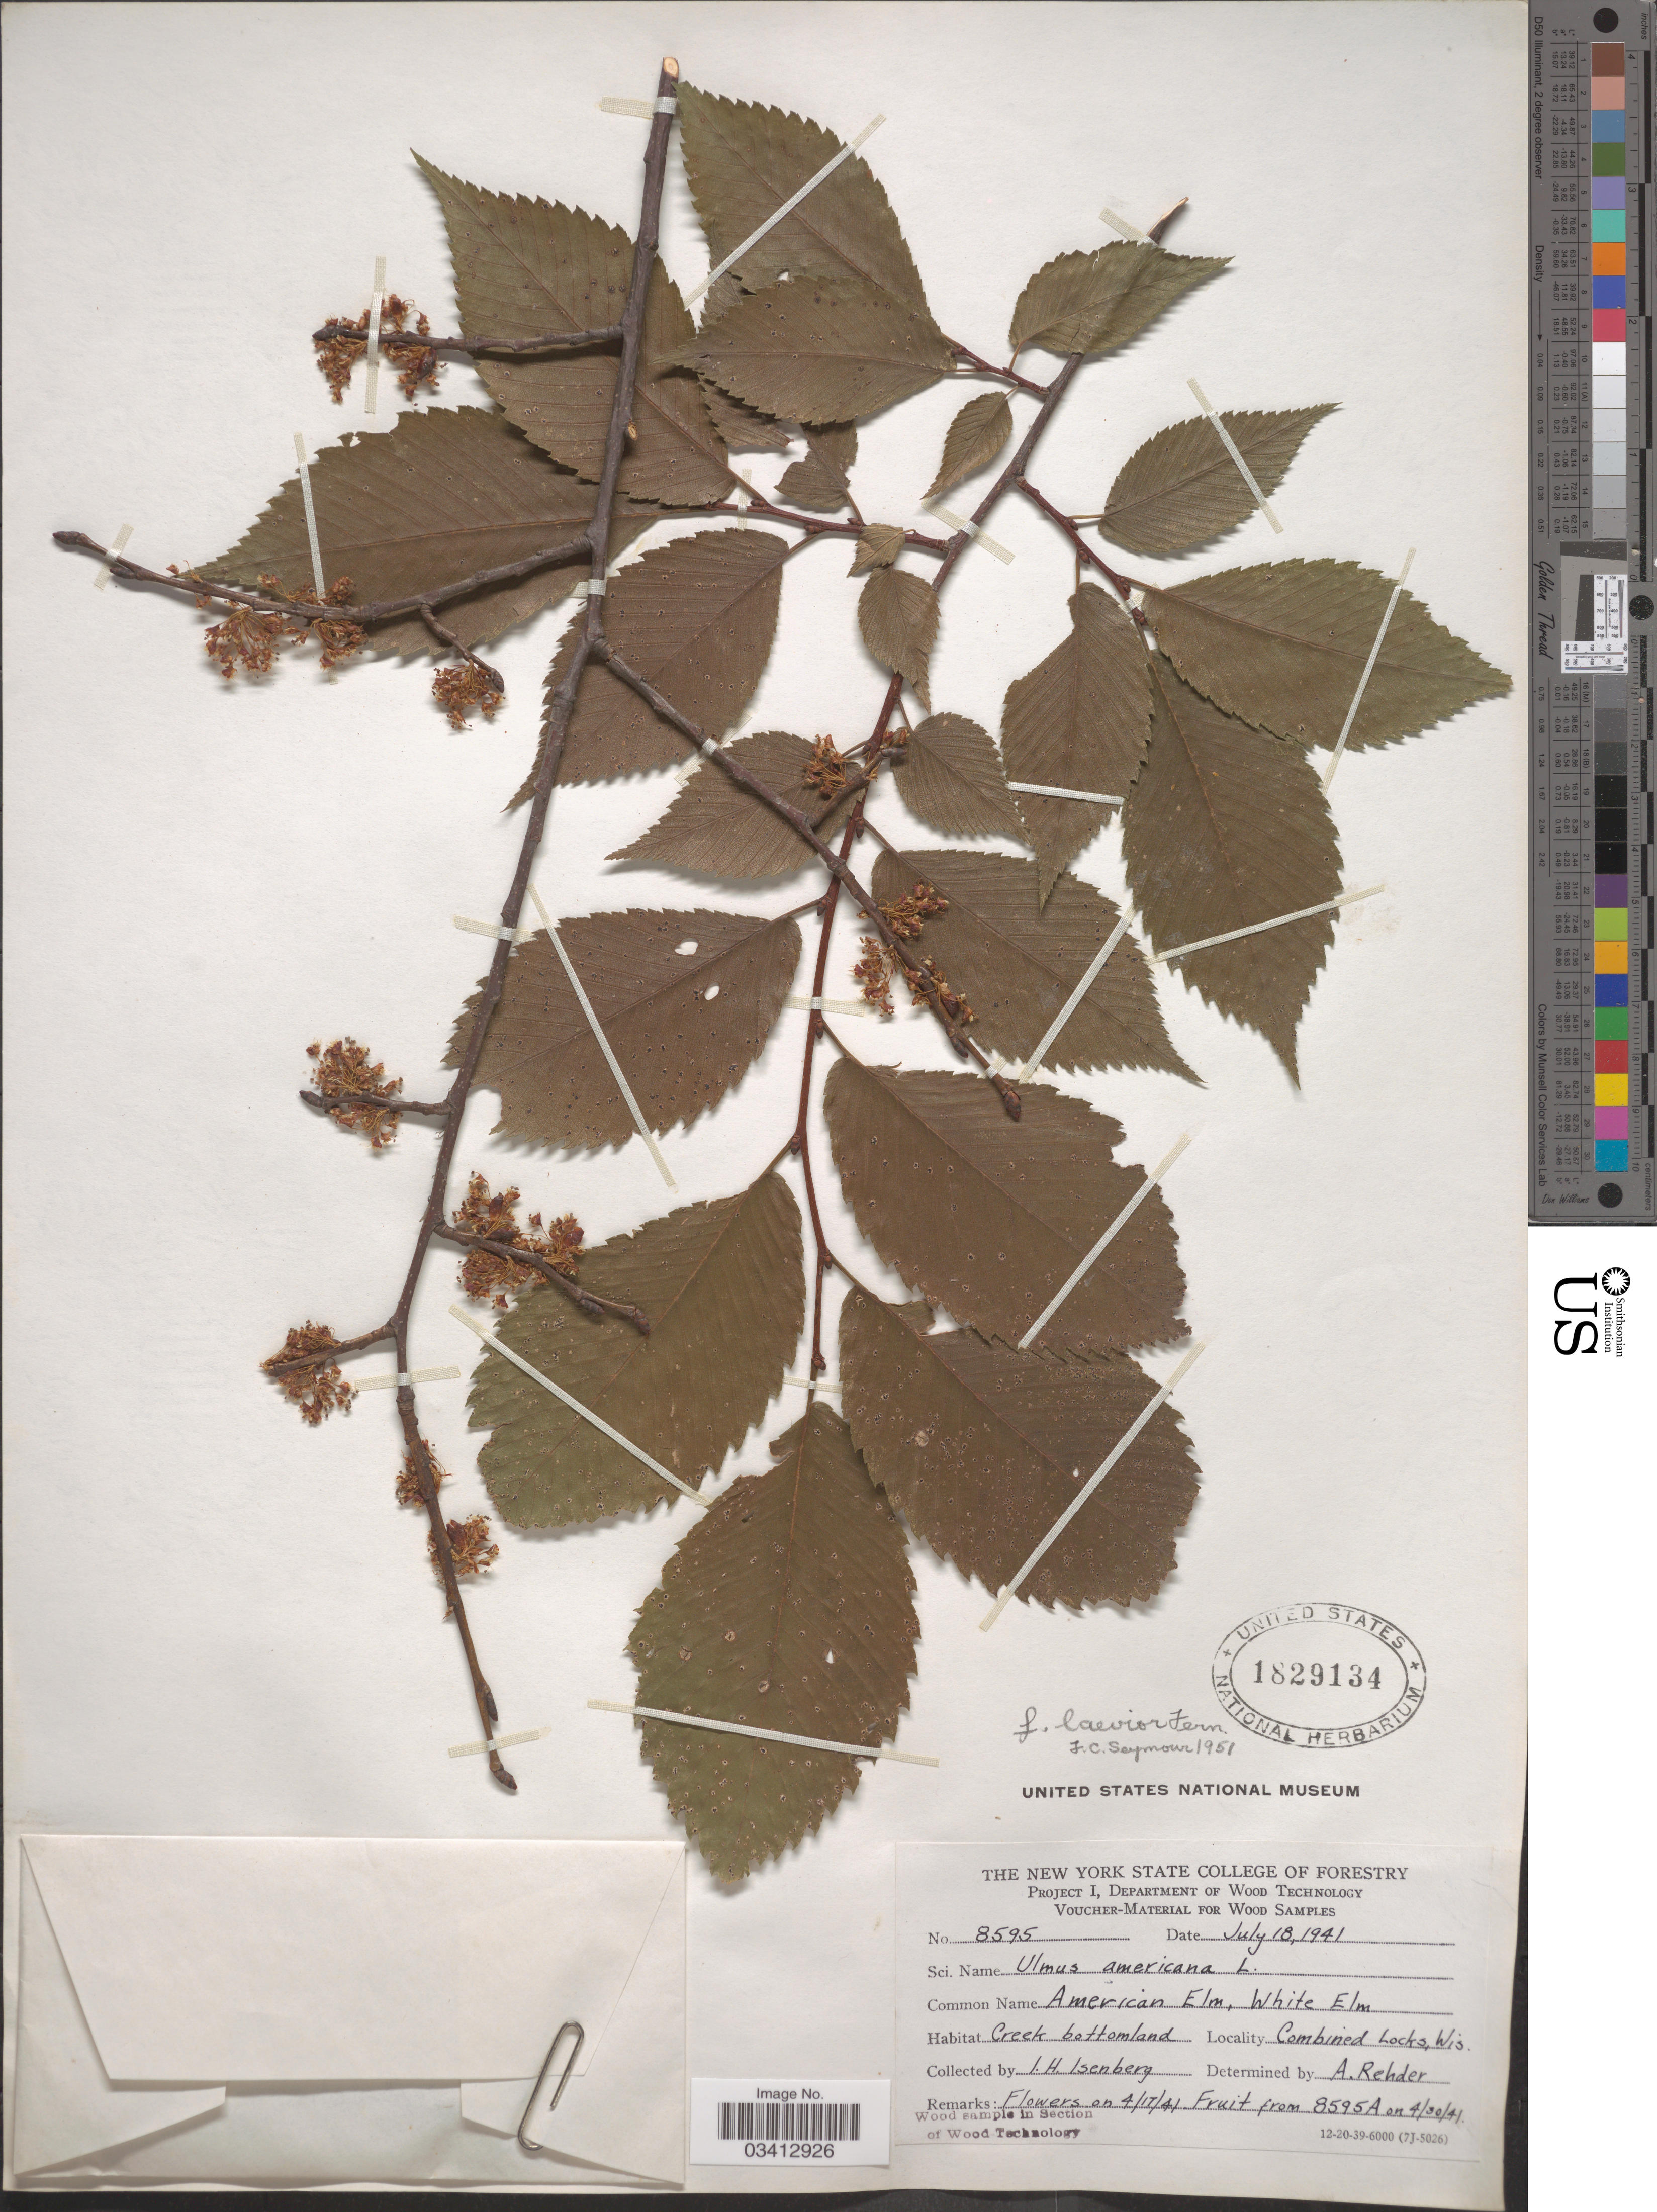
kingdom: Plantae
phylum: Tracheophyta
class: Magnoliopsida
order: Rosales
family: Ulmaceae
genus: Ulmus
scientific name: Ulmus americana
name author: L.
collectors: I. Isenberg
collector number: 8595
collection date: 1941-07-18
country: United States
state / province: Wisconsin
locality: Creek bottomland. Combined Locks.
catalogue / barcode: US 1829134